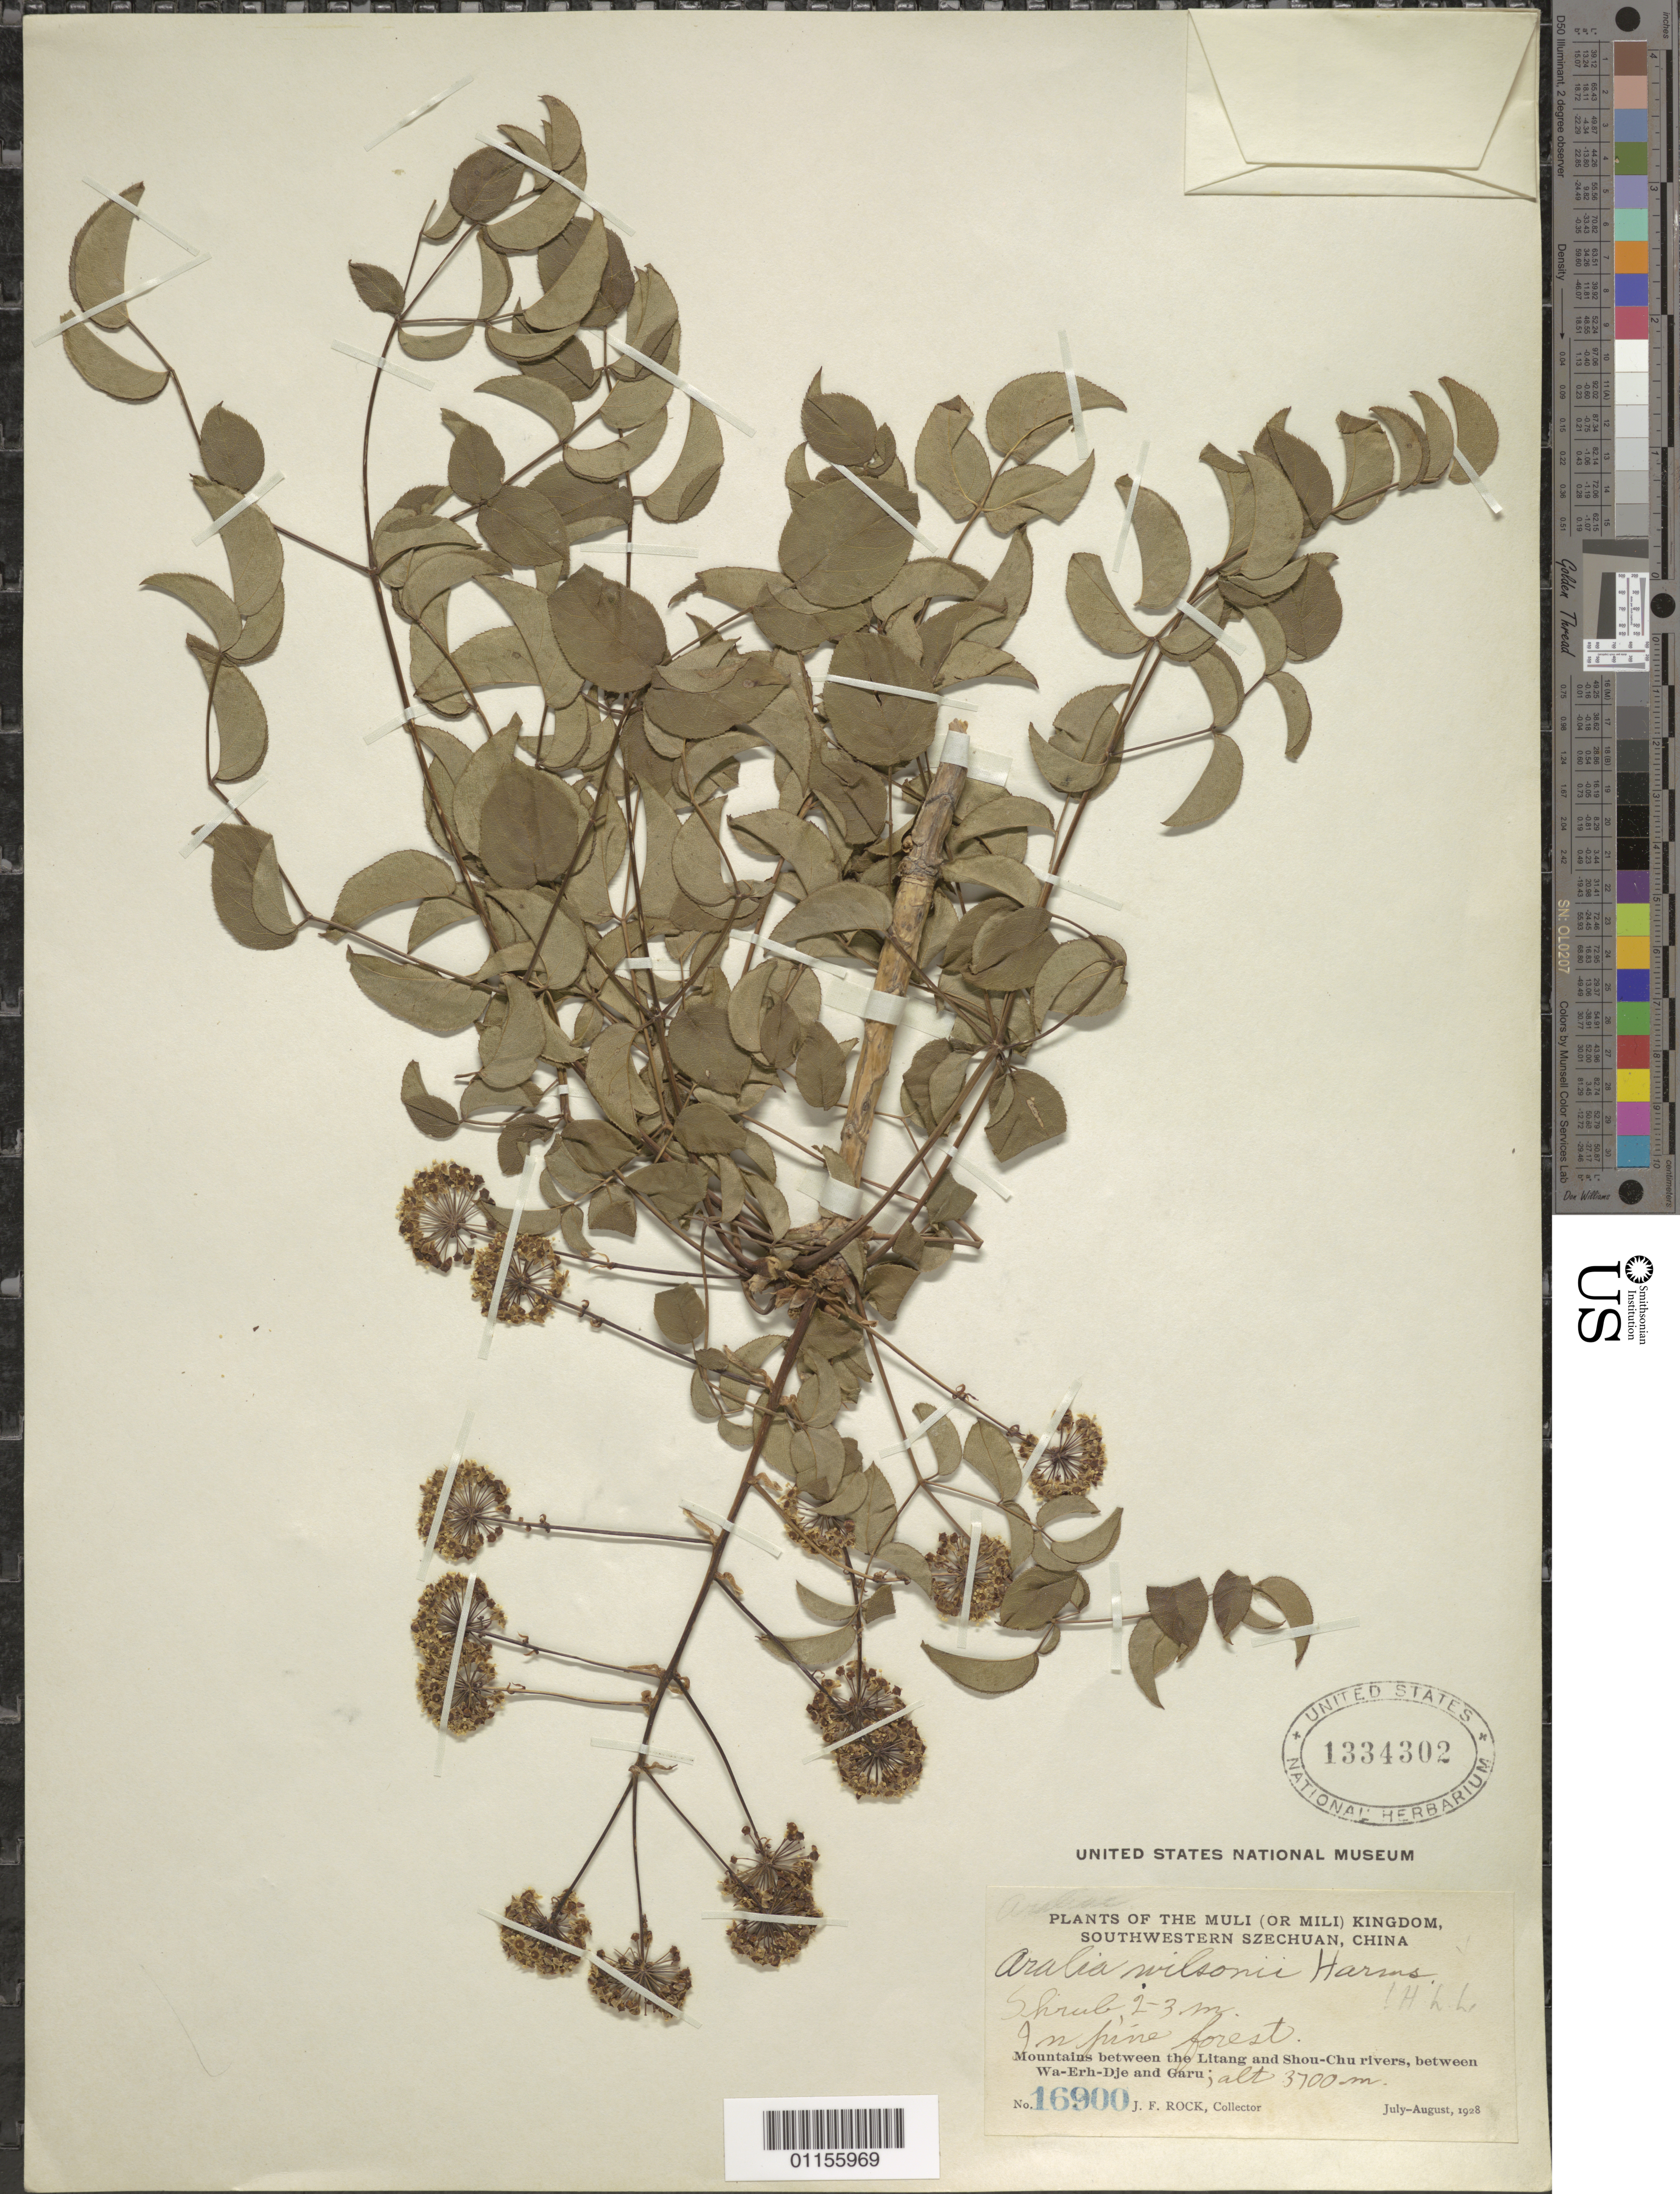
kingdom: Plantae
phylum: Tracheophyta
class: Magnoliopsida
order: Apiales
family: Araliaceae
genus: Aralia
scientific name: Aralia wilsonii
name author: Harms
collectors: J. F. Rock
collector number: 16900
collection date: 1928-07/1928-08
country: China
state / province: Sichuan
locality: Mts between the Litang and Shou-Chu rivers, between Wa-Erh-Dje and Garu.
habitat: Shrub, in pine forest.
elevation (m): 3700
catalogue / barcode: US 1334302